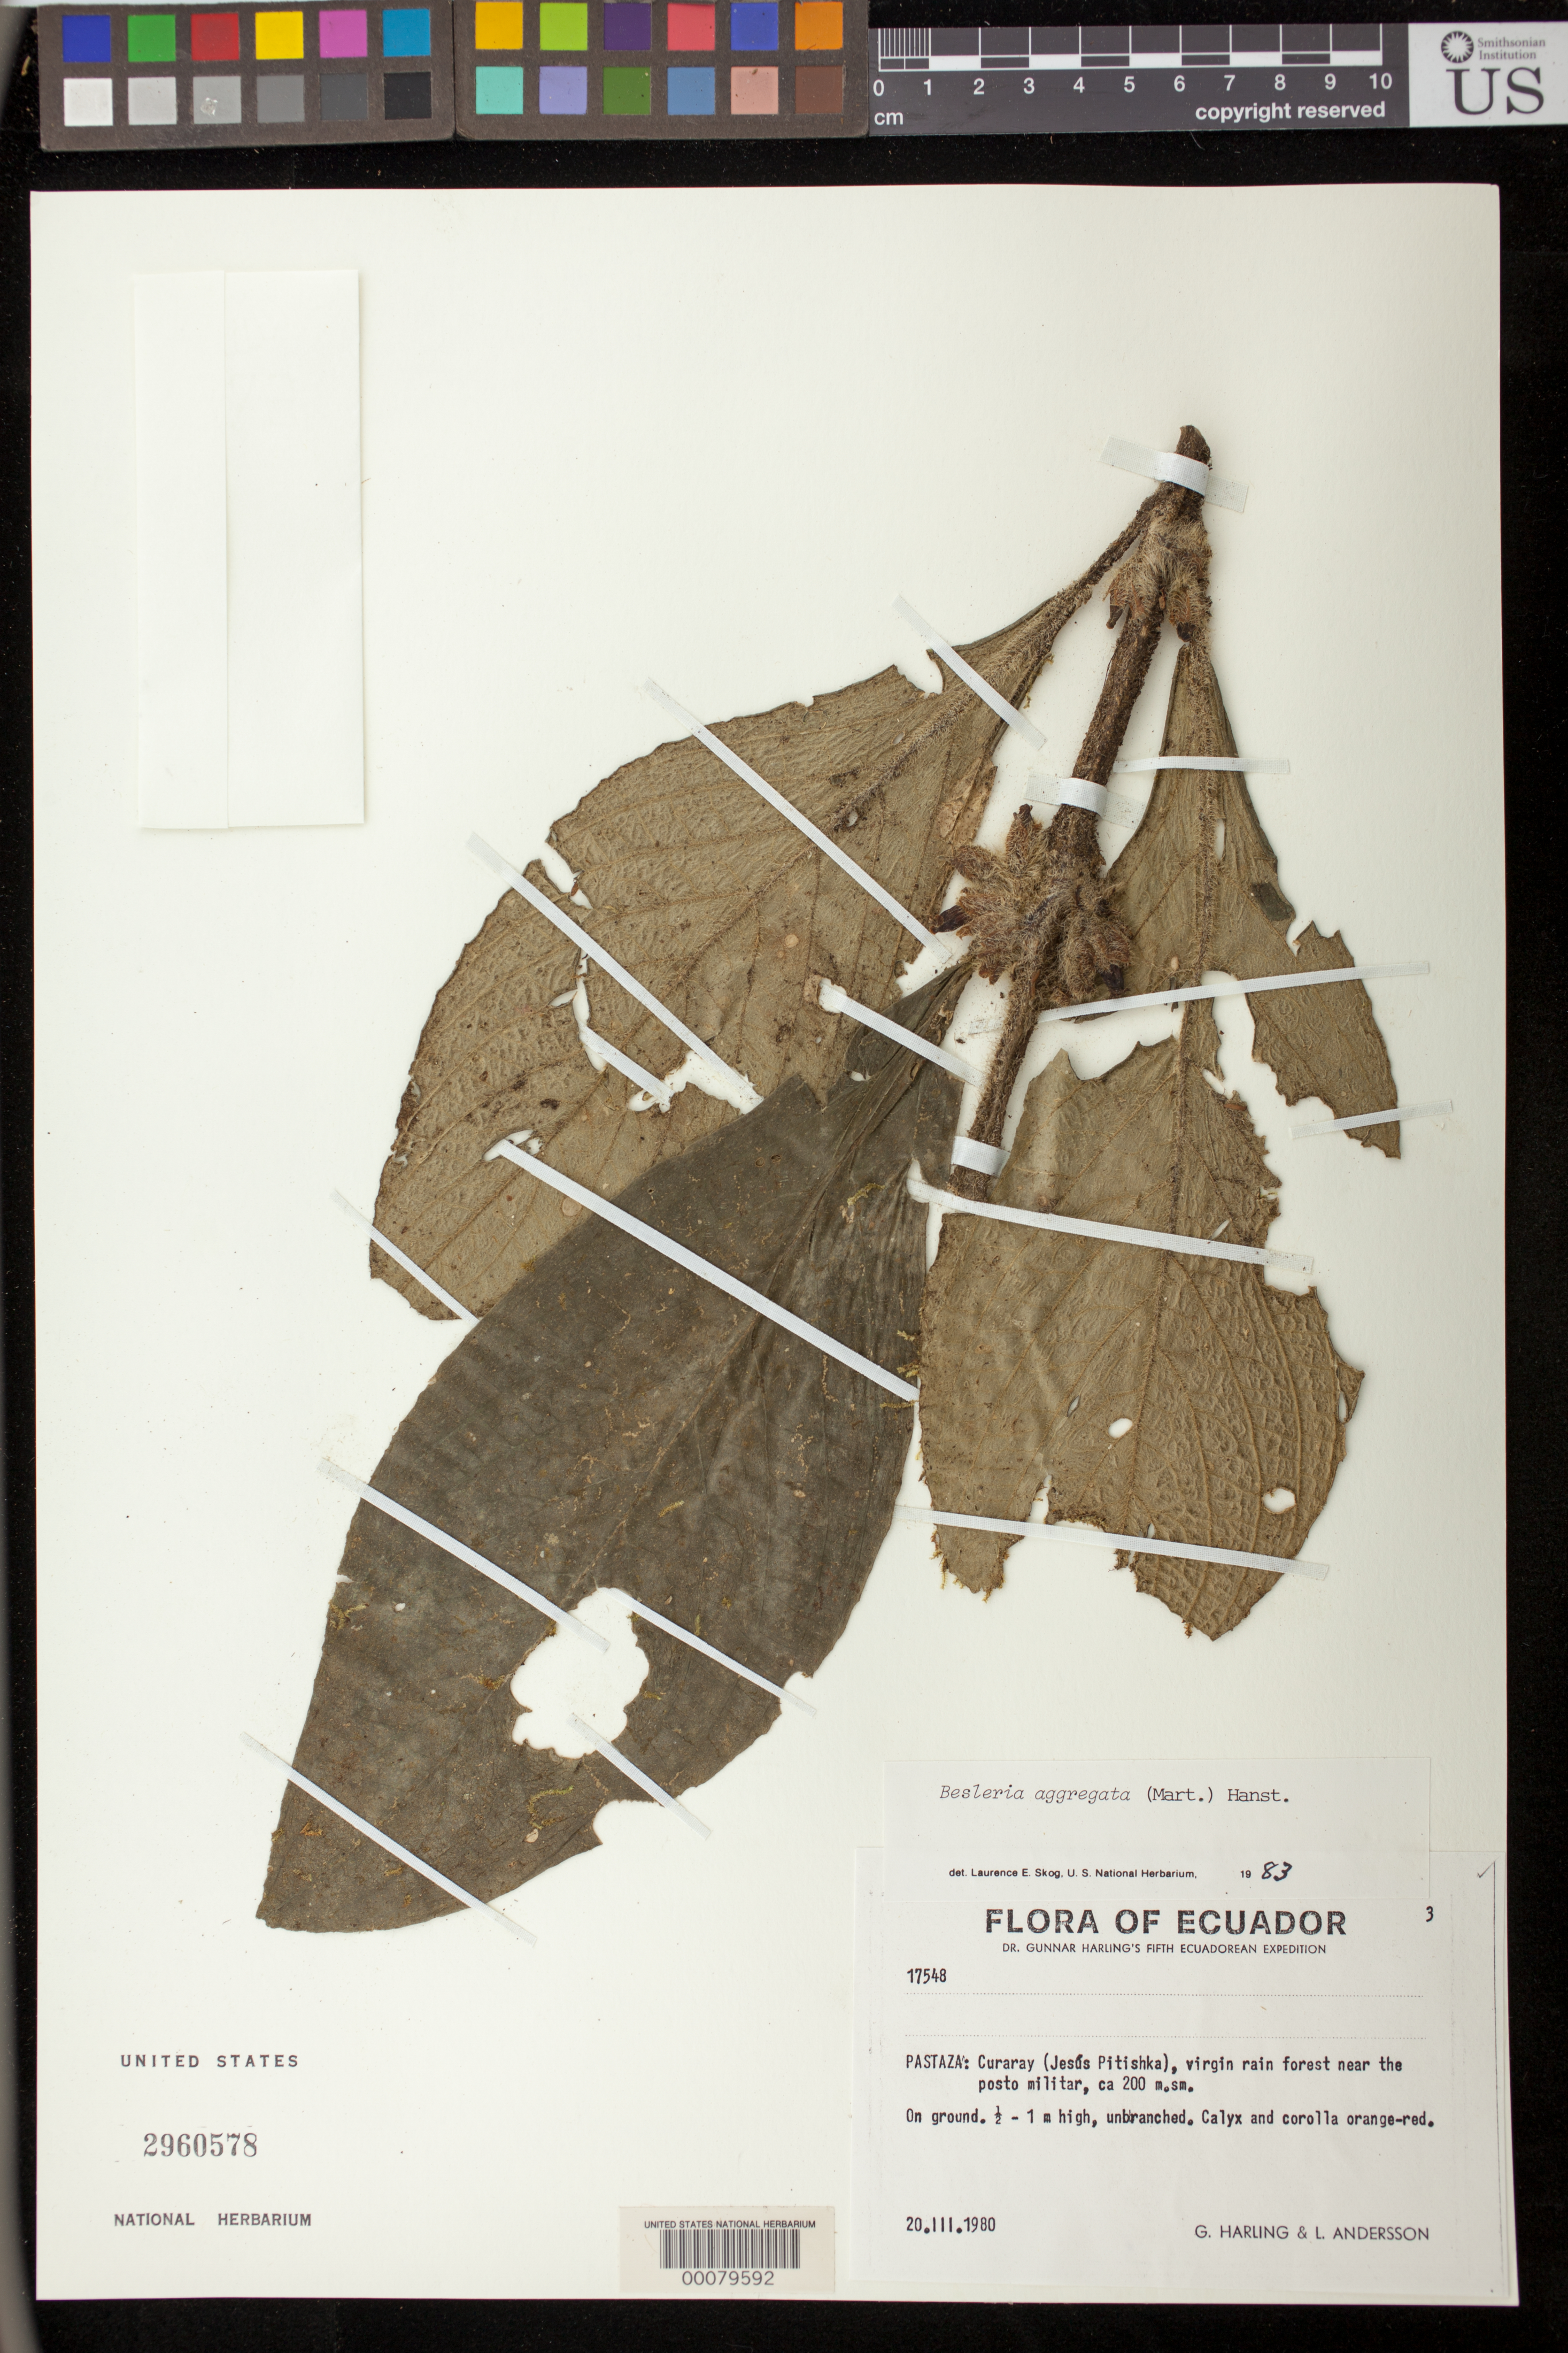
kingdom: Plantae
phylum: Tracheophyta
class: Magnoliopsida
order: Lamiales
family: Gesneriaceae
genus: Besleria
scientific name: Besleria aggregata var. aggregata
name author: (Mart.) Hanst.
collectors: G. Harling & L. Andersson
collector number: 17548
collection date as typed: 20 Mar 1980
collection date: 1980-03-20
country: Ecuador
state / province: Pastaza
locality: Curaray (Jesus Pitishka), near the posto militar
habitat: Virgin rain forest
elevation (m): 200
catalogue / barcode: US 2960578